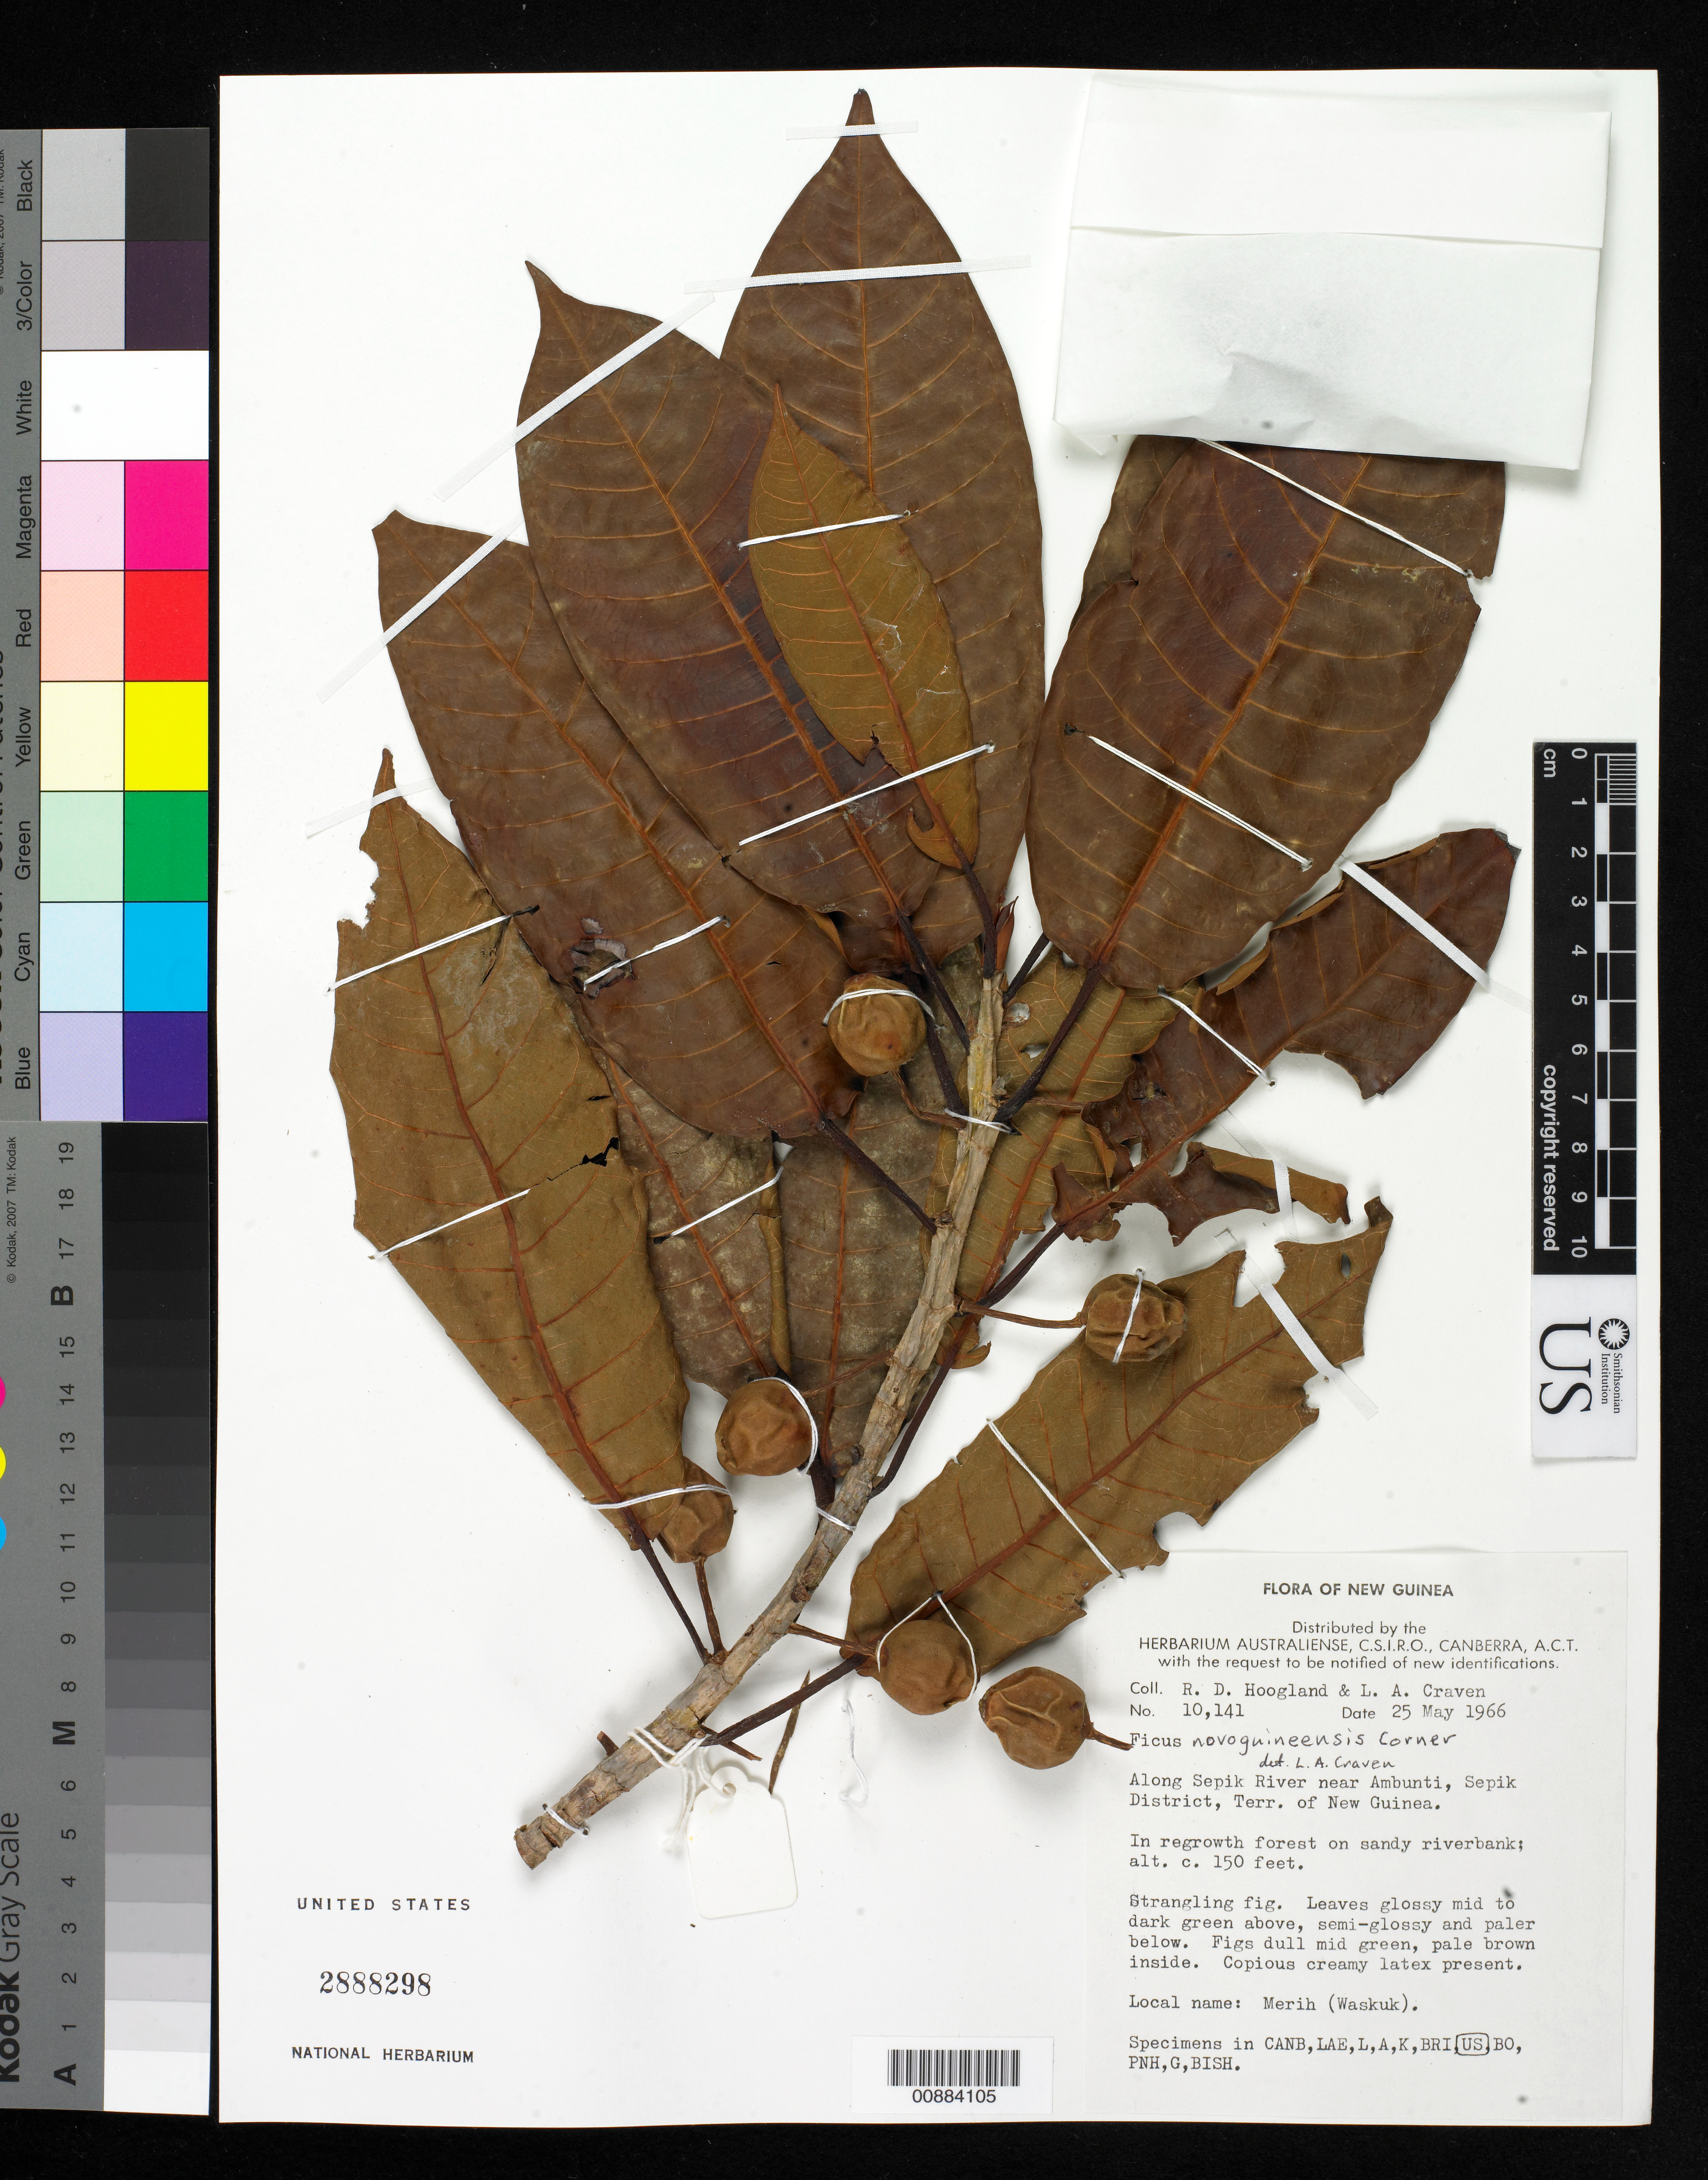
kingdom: Plantae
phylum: Tracheophyta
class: Magnoliopsida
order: Rosales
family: Moraceae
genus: Ficus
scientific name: Ficus novoguineensis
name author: Corner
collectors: R. D. Hoogland & L. A. Craven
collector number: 10141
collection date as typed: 25 May 1966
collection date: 1966-05-25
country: Papua New Guinea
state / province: East Sepik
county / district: Ambunti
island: New Guinea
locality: Along Sepik River near Ambunti, Sepik Dist.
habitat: in regrowth forest on sandy riverbank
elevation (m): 46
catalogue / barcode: US 2888298